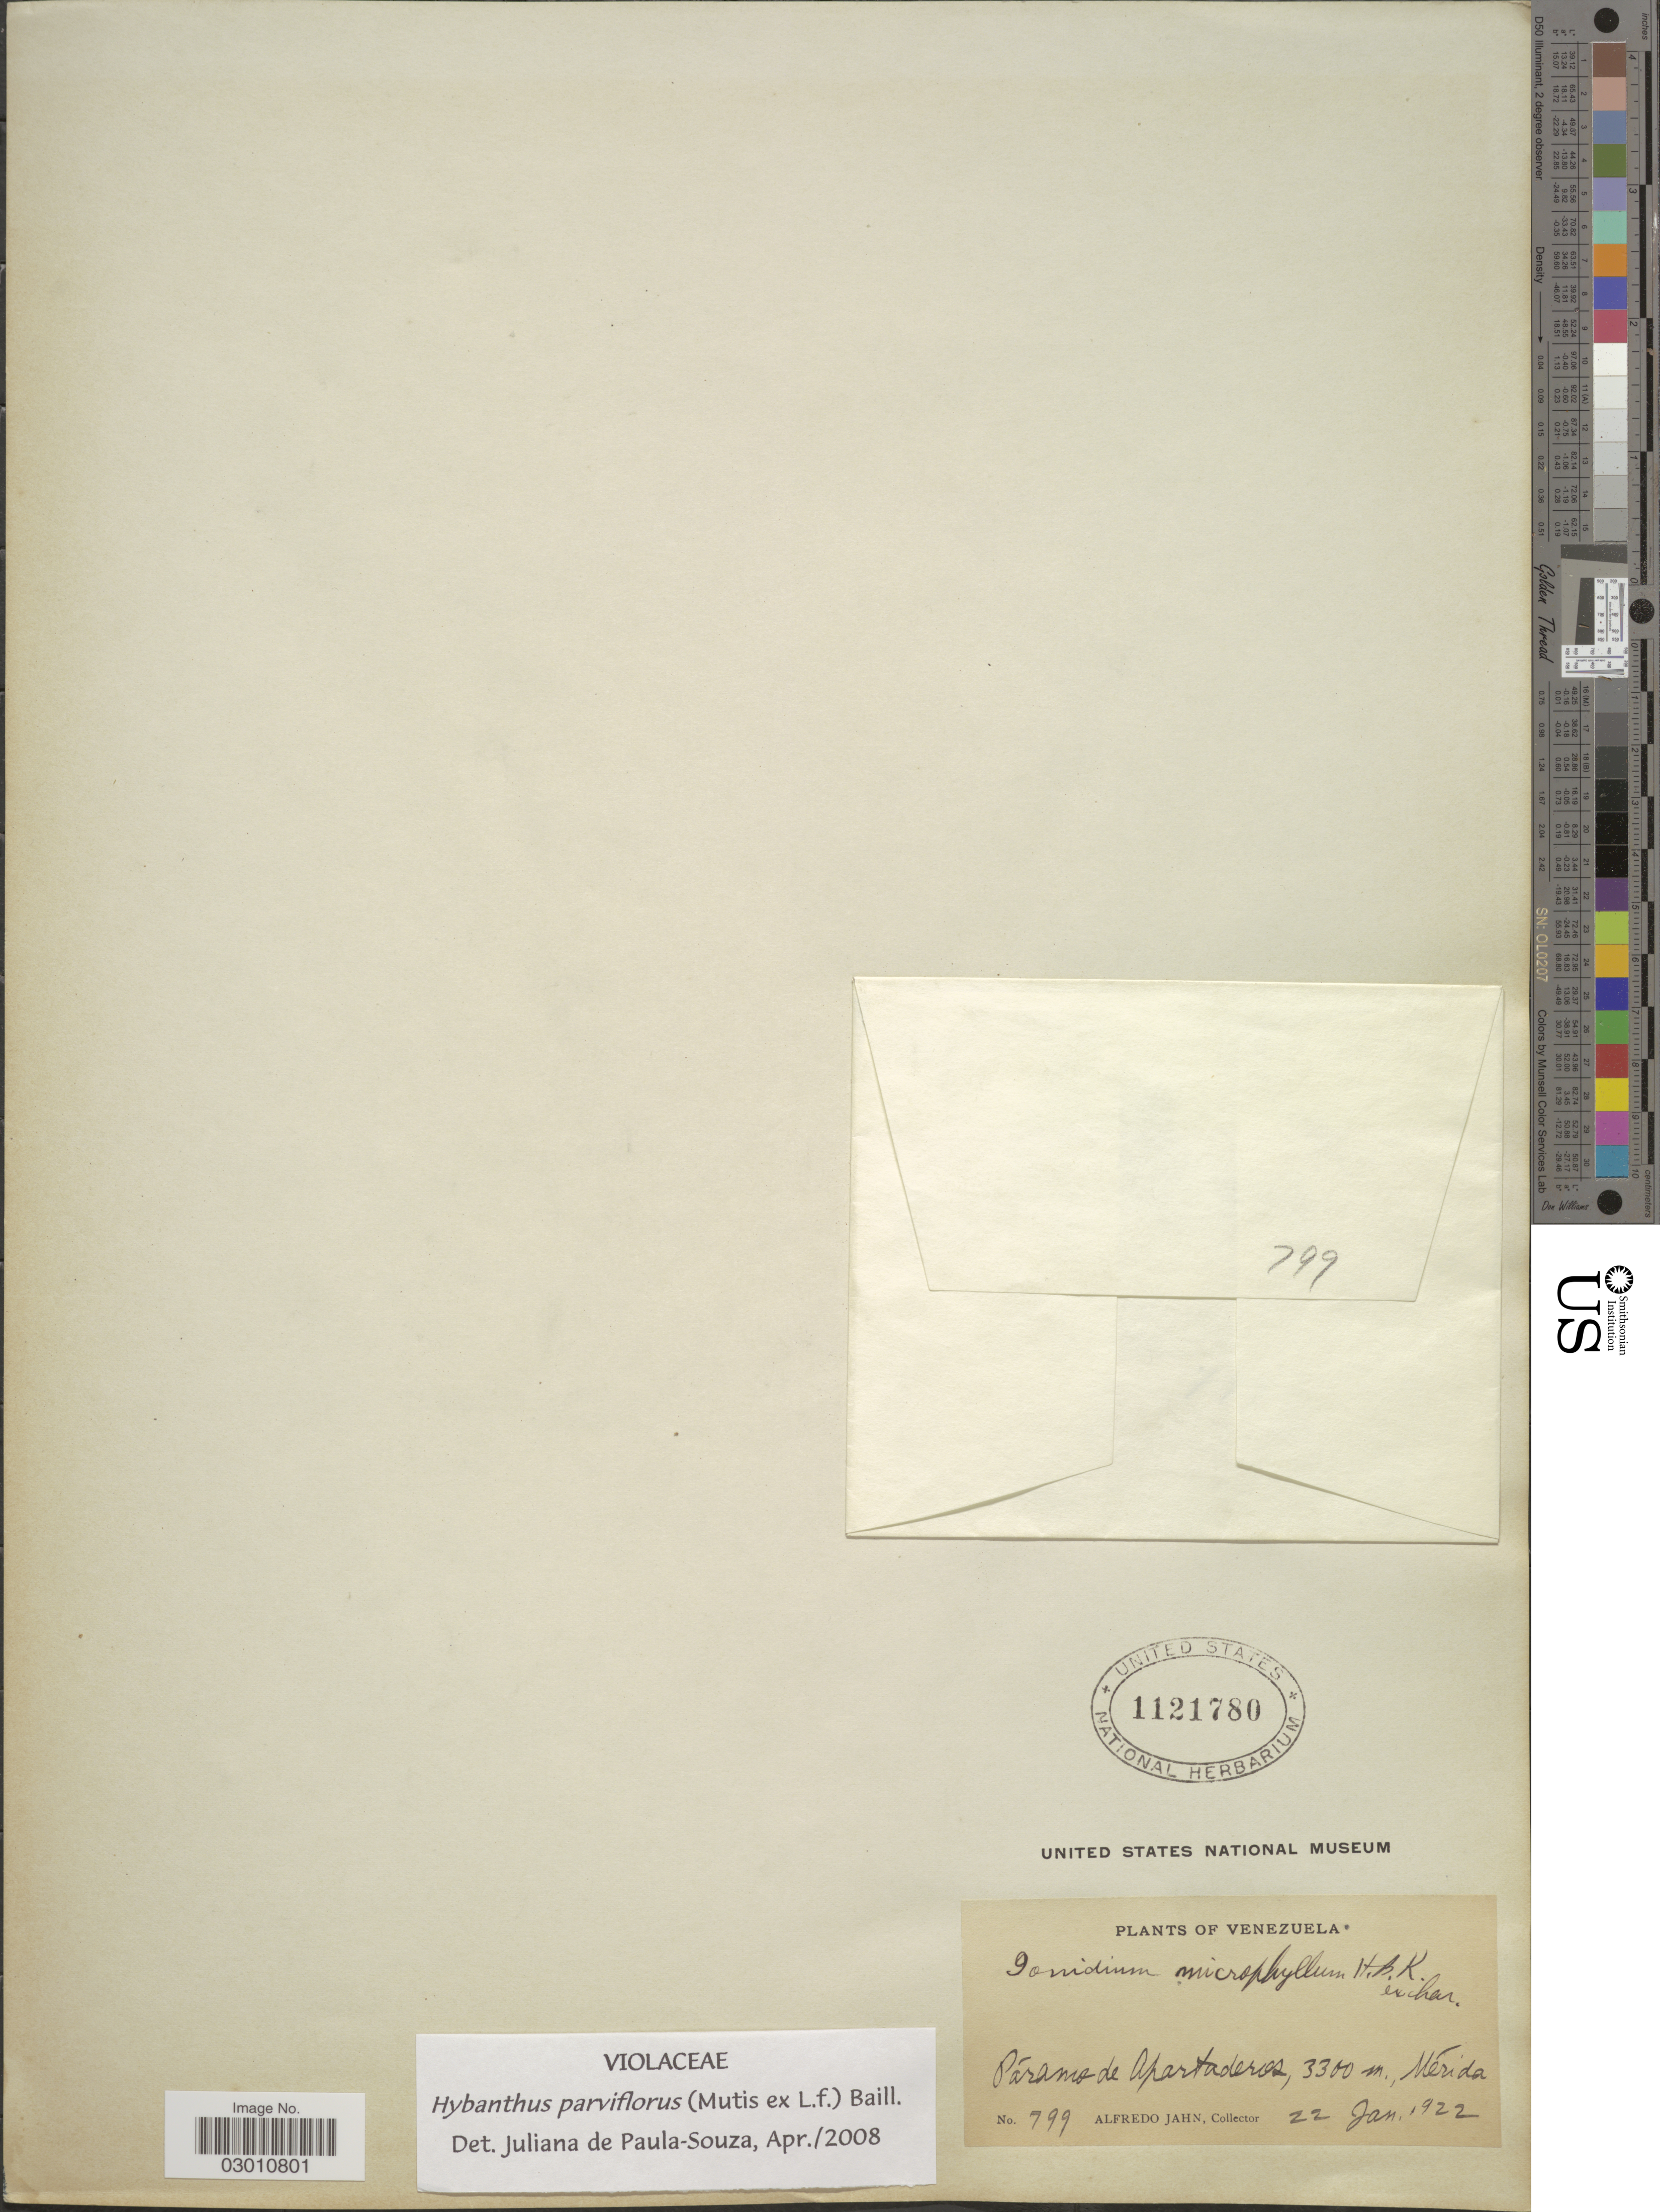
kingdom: Plantae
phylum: Tracheophyta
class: Magnoliopsida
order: Malpighiales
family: Violaceae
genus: Pombalia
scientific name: Pombalia parviflora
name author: (L. f.) Paula-Souza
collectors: A. Jahn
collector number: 799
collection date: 1922-01-22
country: Venezuela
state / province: Mérida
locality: Páramo de Apartaderos.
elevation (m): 3300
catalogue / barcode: US 1121780